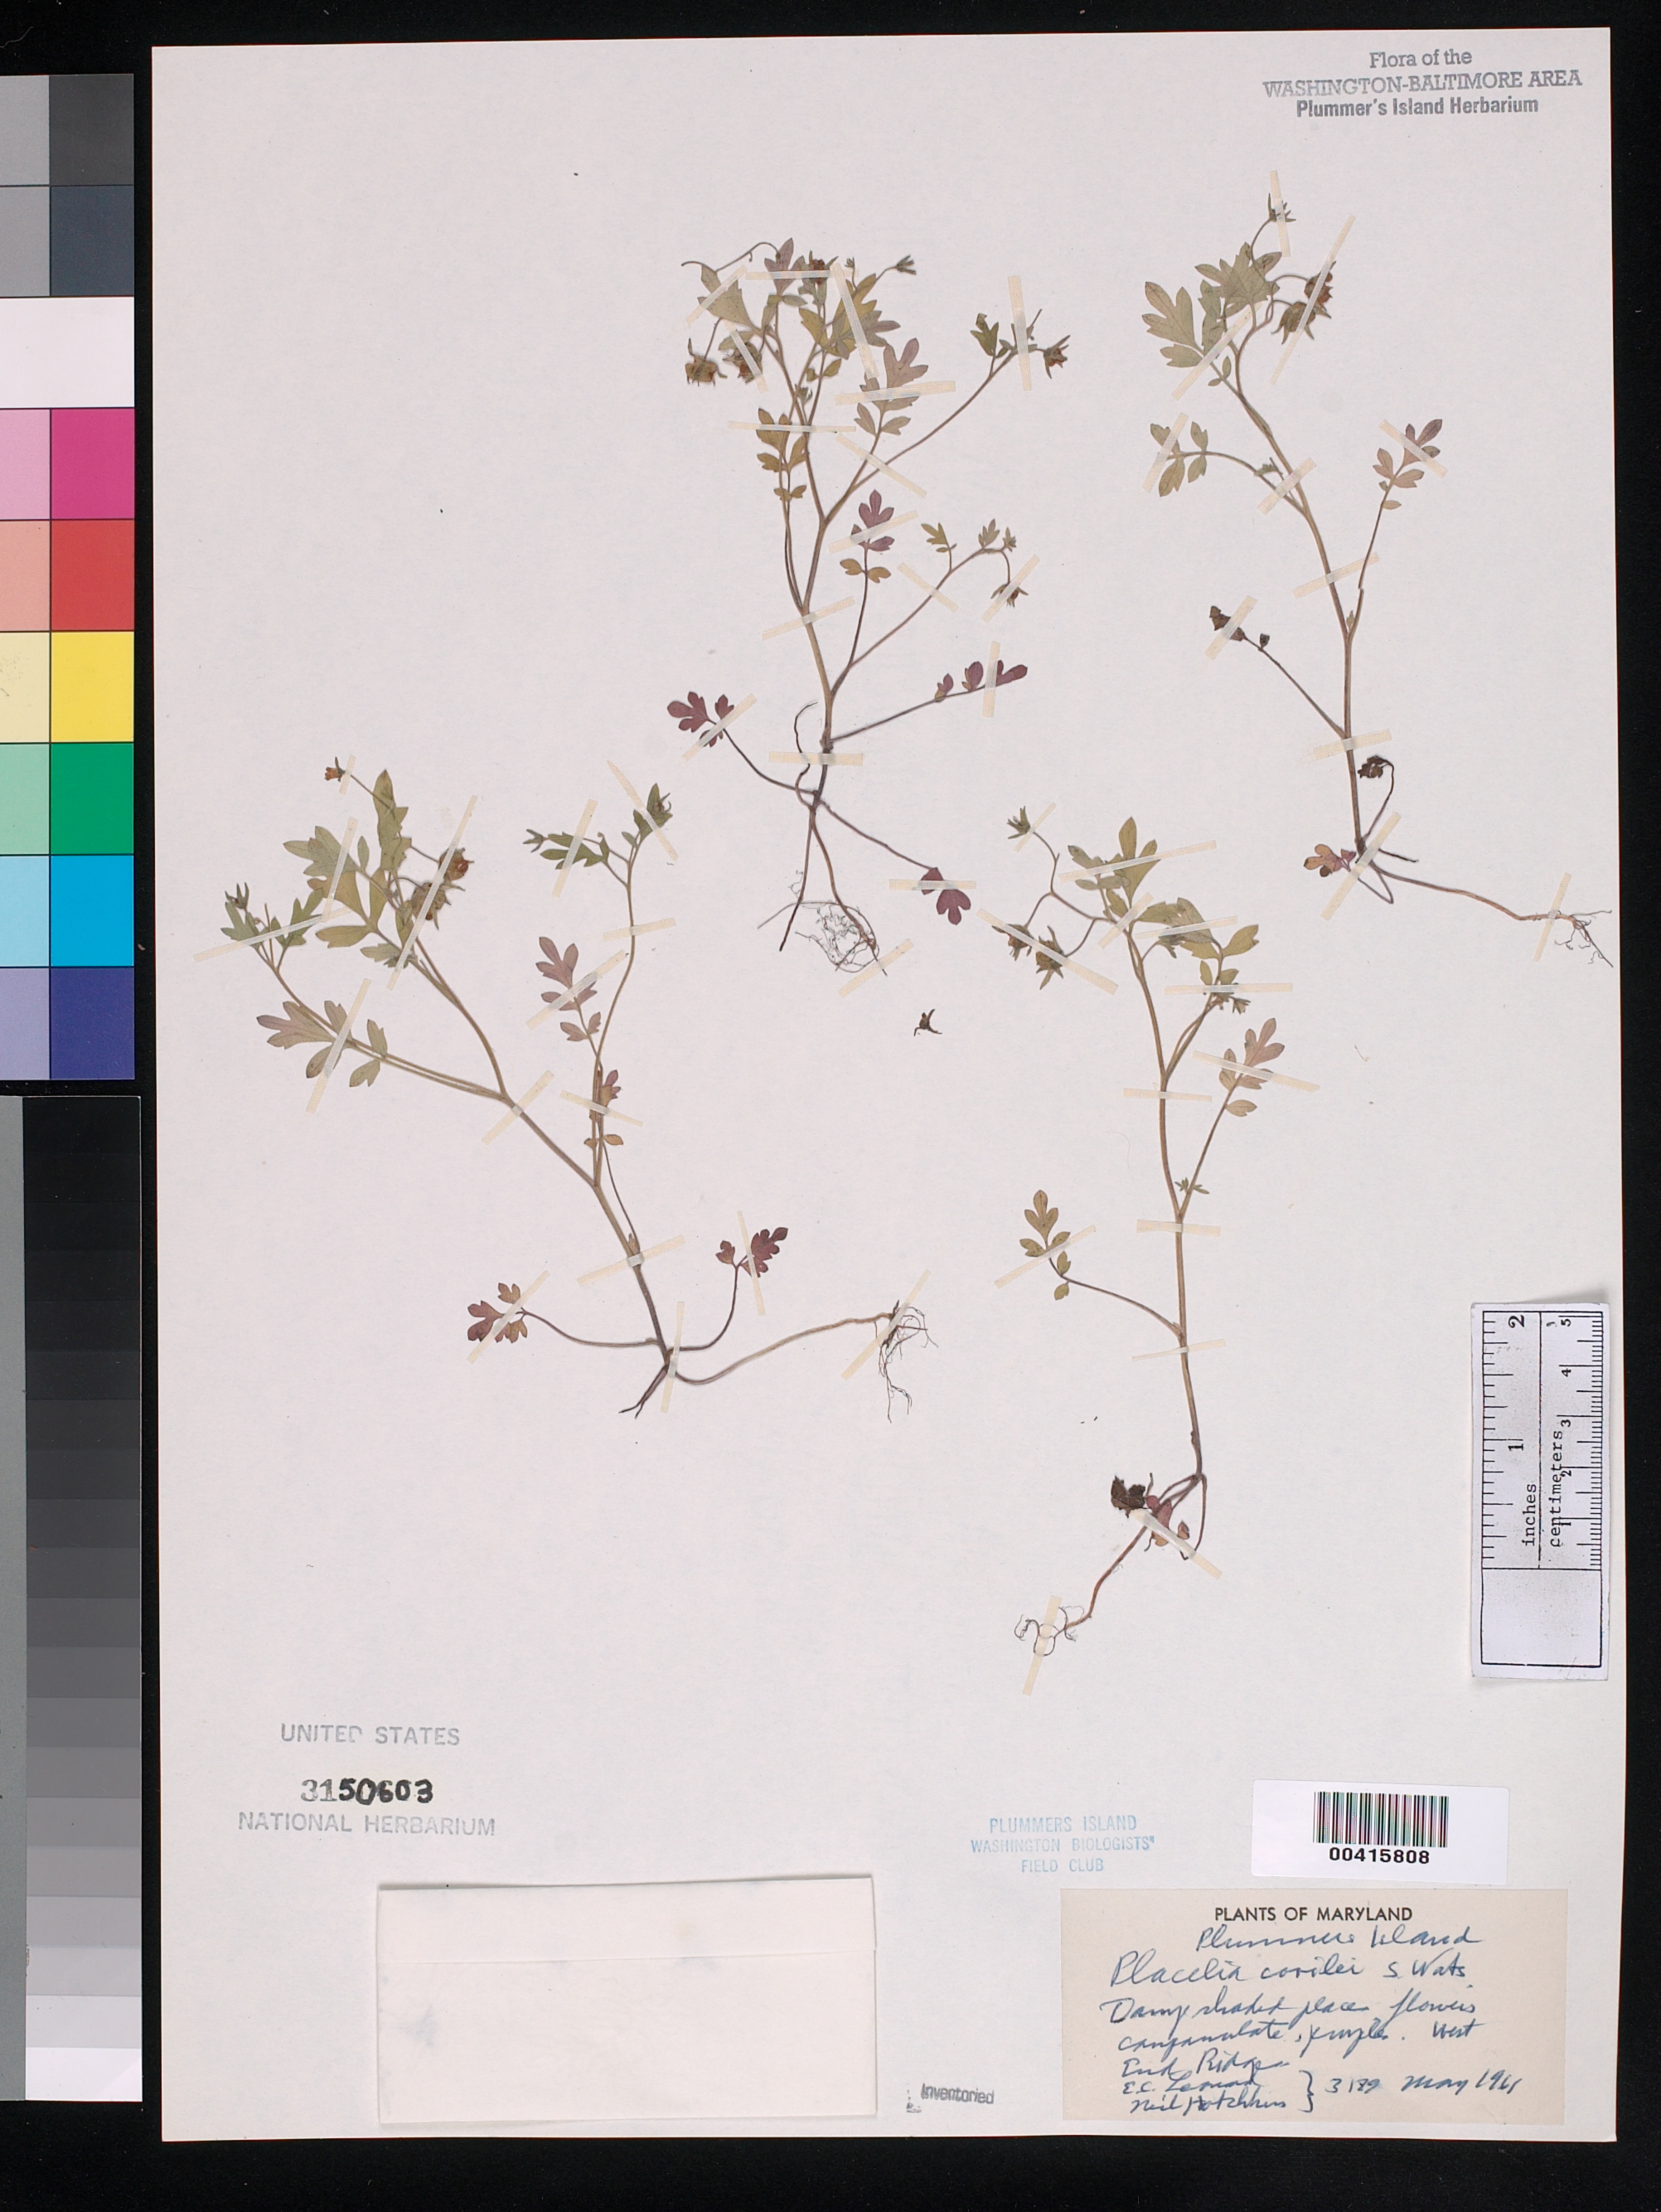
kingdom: Plantae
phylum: Tracheophyta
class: Magnoliopsida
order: Boraginales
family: Hydrophyllaceae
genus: Phacelia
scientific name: Phacelia ranunculacea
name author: (Nutt.) Constance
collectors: E. C. Leonard & N. Hotchkiss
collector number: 3189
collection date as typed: May 1961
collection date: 1961-05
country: United States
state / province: Maryland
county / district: Montgomery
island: Plummers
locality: Plummer's Island; west end ridge C. & O. Canal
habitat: Damp shaded place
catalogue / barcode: US 3150603